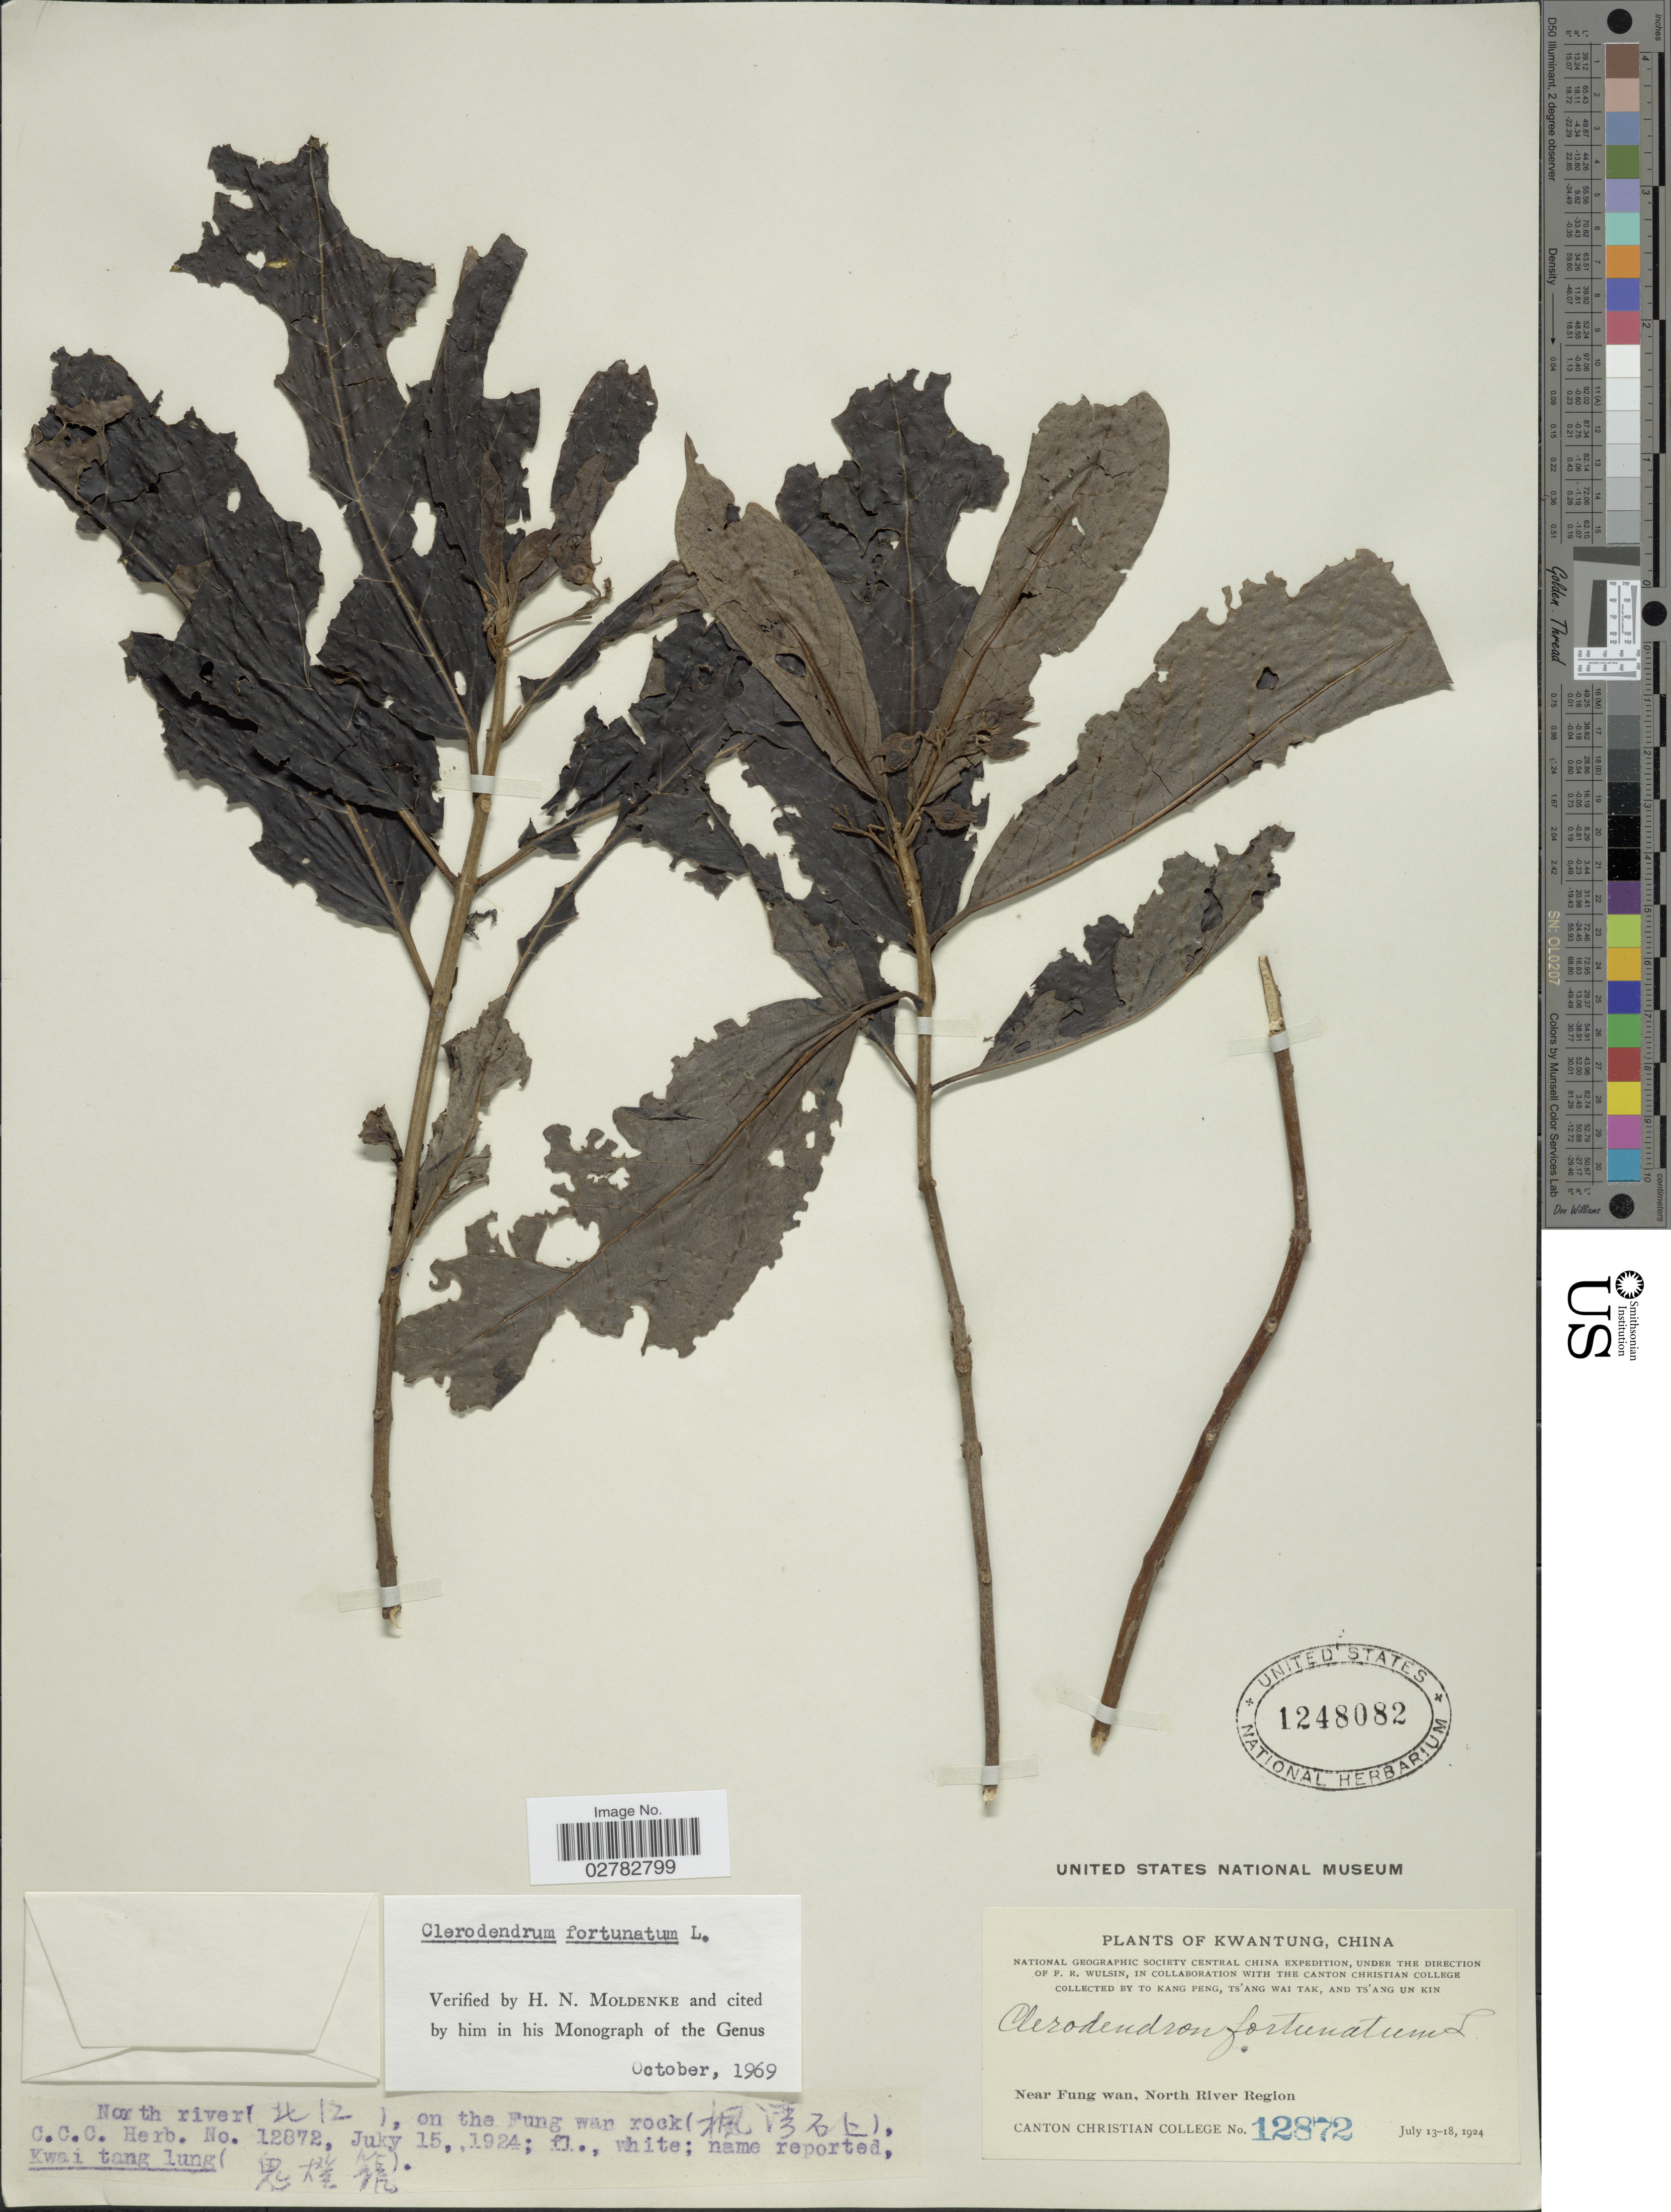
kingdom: Plantae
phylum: Tracheophyta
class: Magnoliopsida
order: Lamiales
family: Lamiaceae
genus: Clerodendrum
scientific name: Clerodendrum fortunatum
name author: L.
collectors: Kang Peng To, W. T. Tsang & Ts' Ang Un Kin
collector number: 12872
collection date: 1924-07-15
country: China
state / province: Guangdong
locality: Kwangtung. Near Fung wan, North River Region.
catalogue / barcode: US 1248082